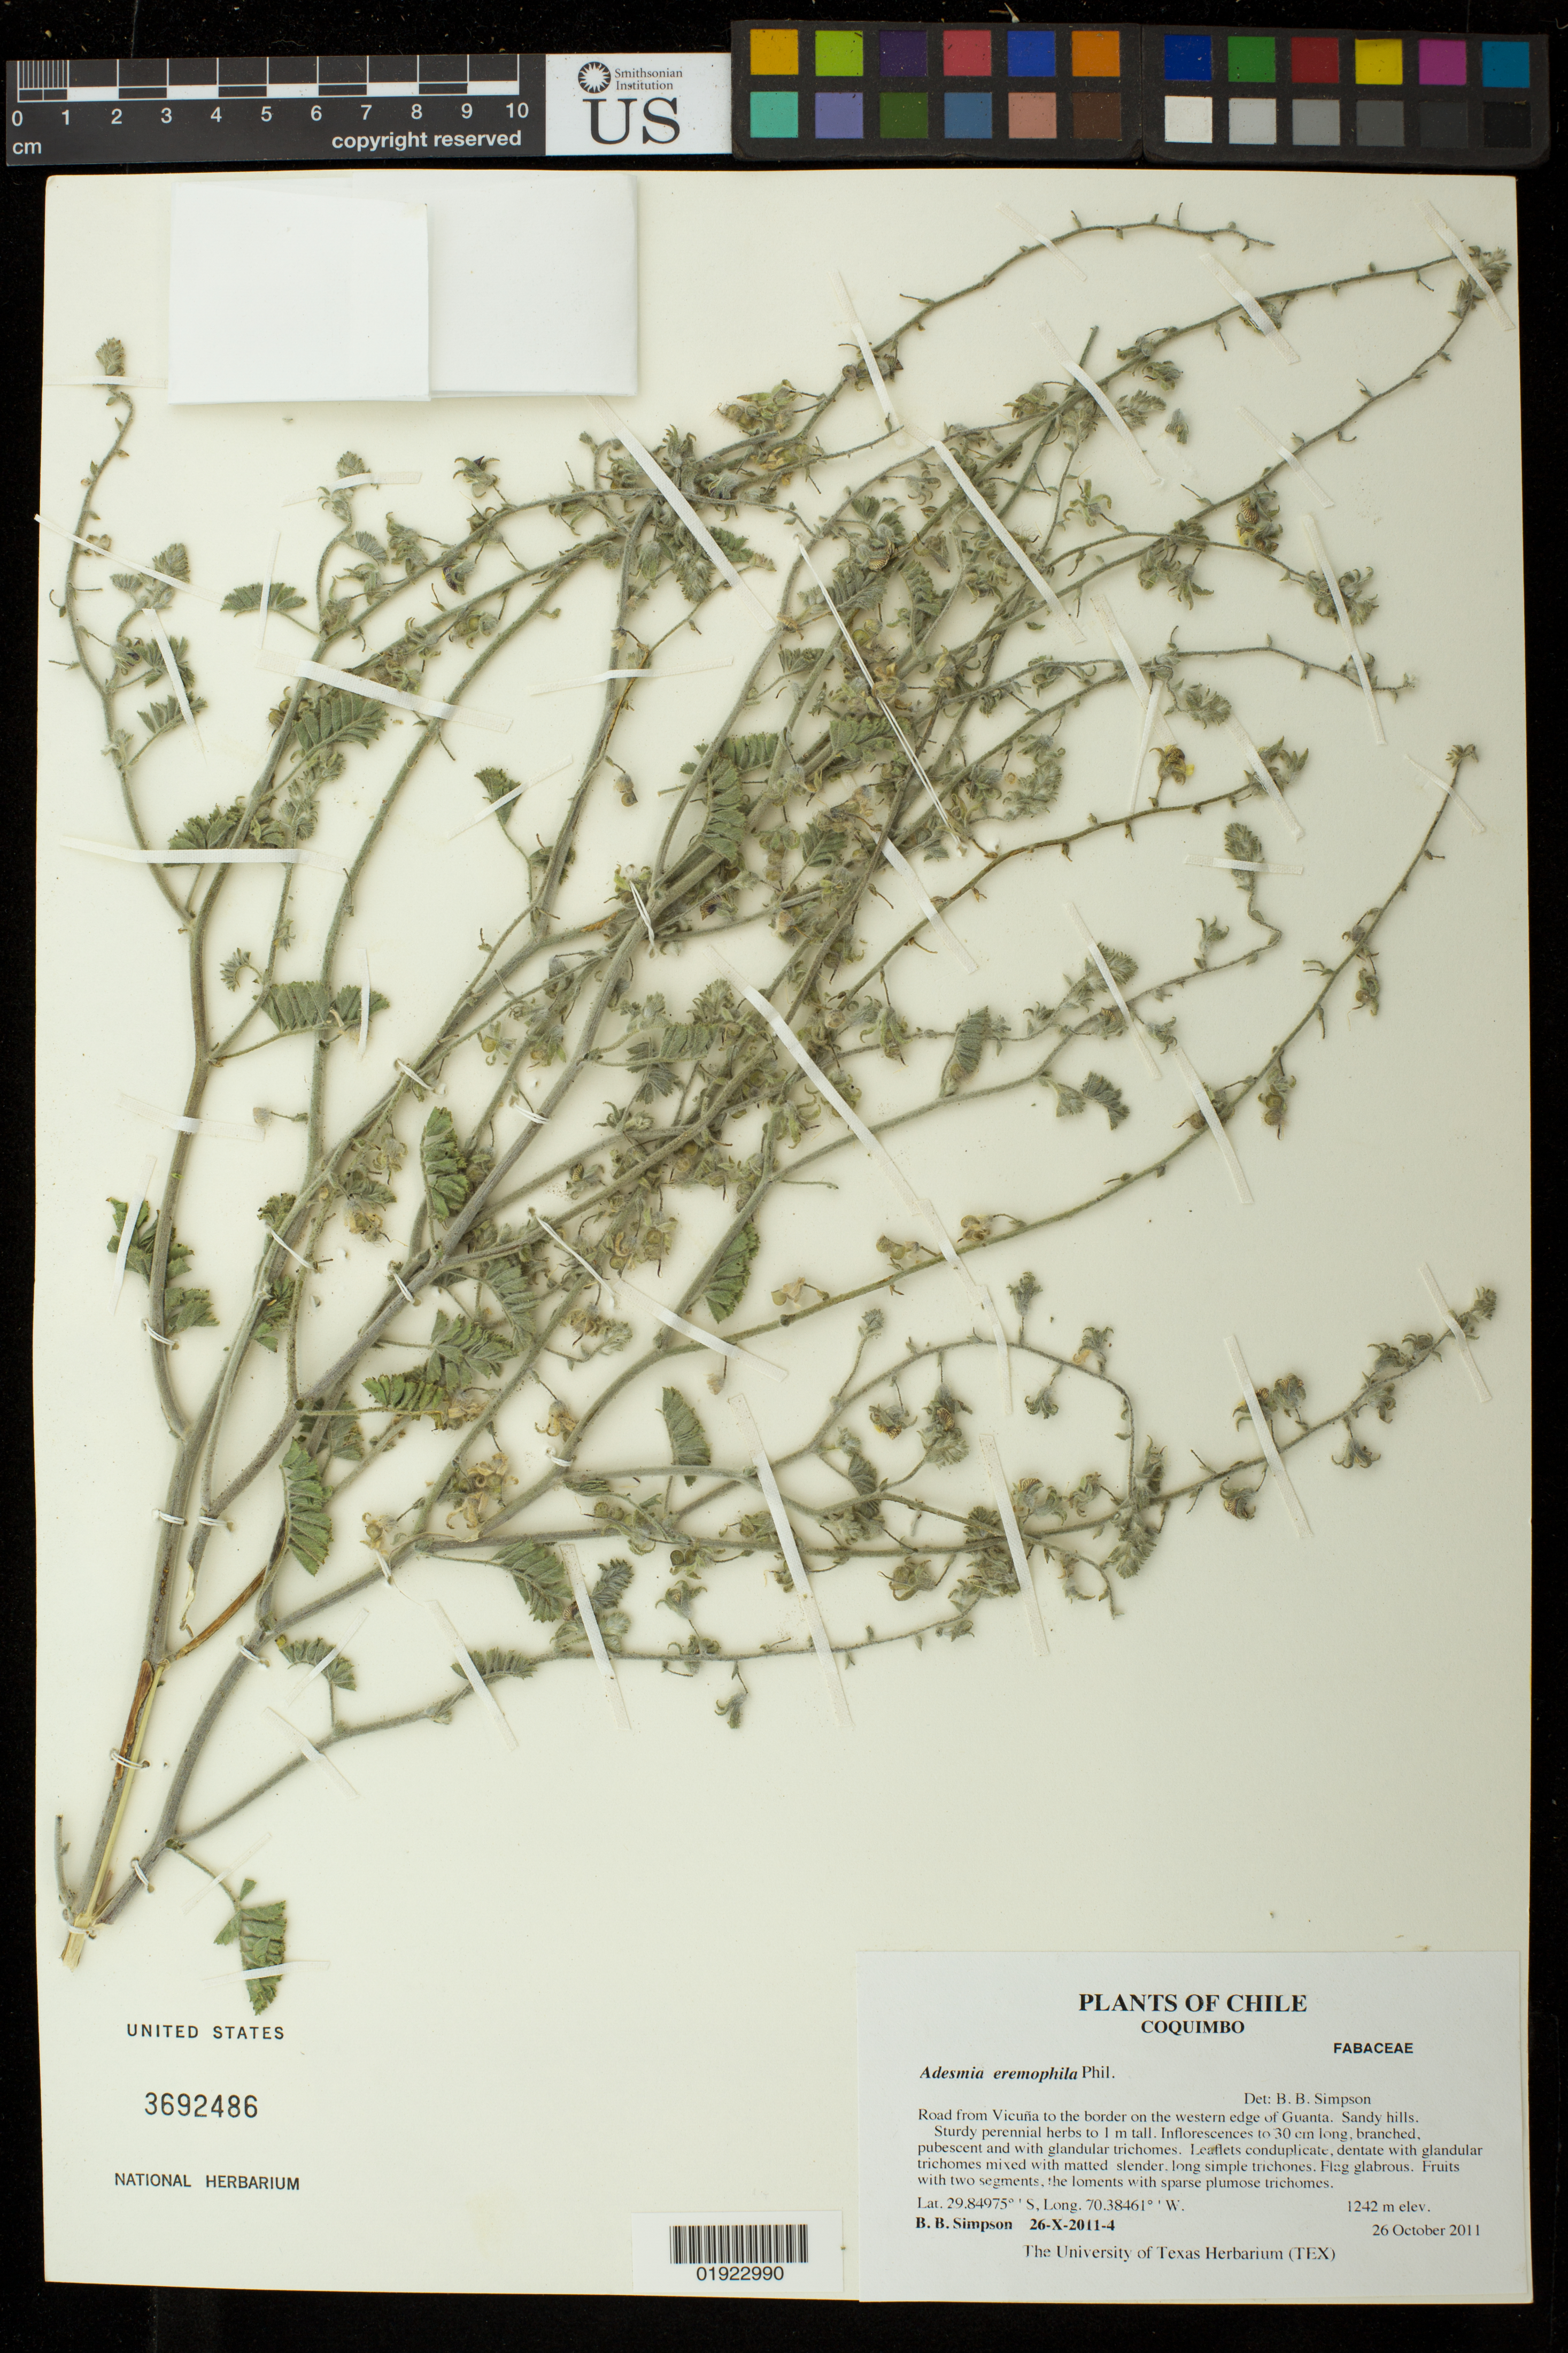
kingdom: Plantae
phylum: Tracheophyta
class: Magnoliopsida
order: Fabales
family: Fabaceae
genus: Adesmia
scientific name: Adesmia eremophila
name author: Phil.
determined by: Simpson, B. B.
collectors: B. Simpson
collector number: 26-X-2011-4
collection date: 2011-10-26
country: Chile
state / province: Coquimbo (IV)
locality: Road from Vicuna to the border on the western edge of Guanta.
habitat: Sandy hills.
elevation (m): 1242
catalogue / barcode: US 3692486